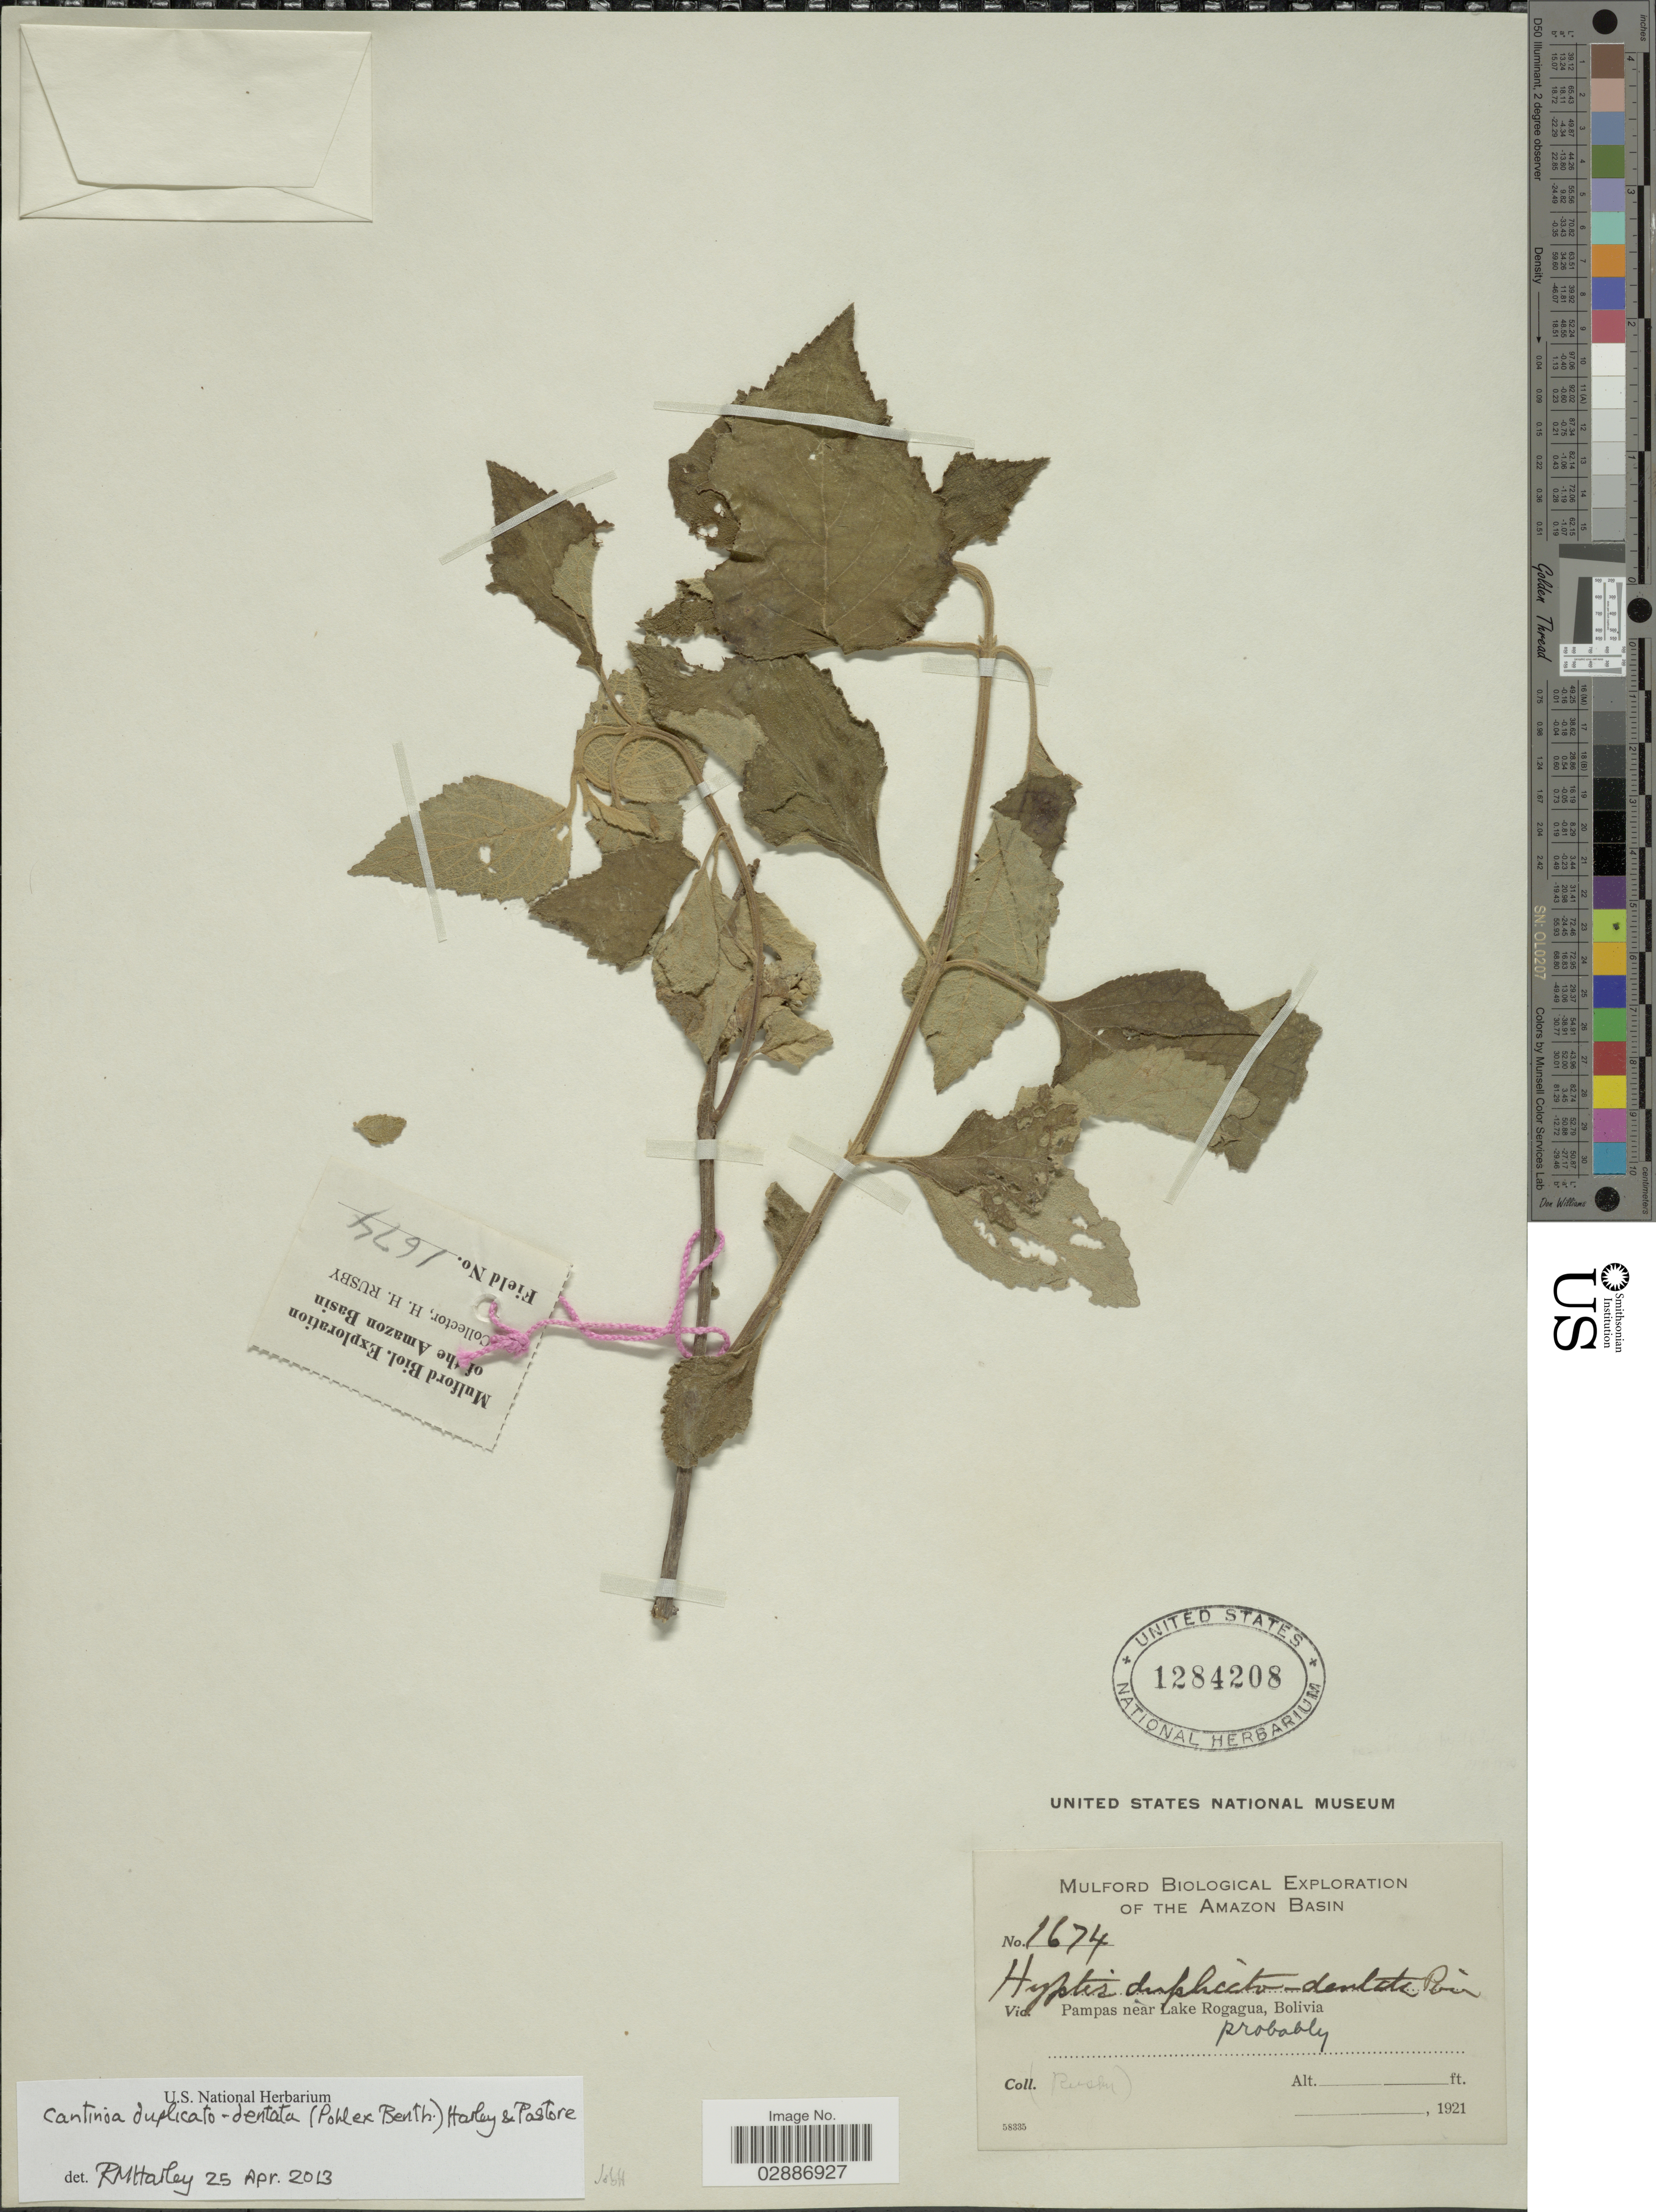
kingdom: Plantae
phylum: Tracheophyta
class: Magnoliopsida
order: Lamiales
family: Lamiaceae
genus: Cantinoa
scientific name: Cantinoa duplicatodentata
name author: (Pohl ex Benth.) Harley & J.F.B. Pastore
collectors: H. H. Rusby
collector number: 1674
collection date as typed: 1921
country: Bolivia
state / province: Beni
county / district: José Ballivián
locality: Pampas near Lake Rogagua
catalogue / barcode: US 1284208